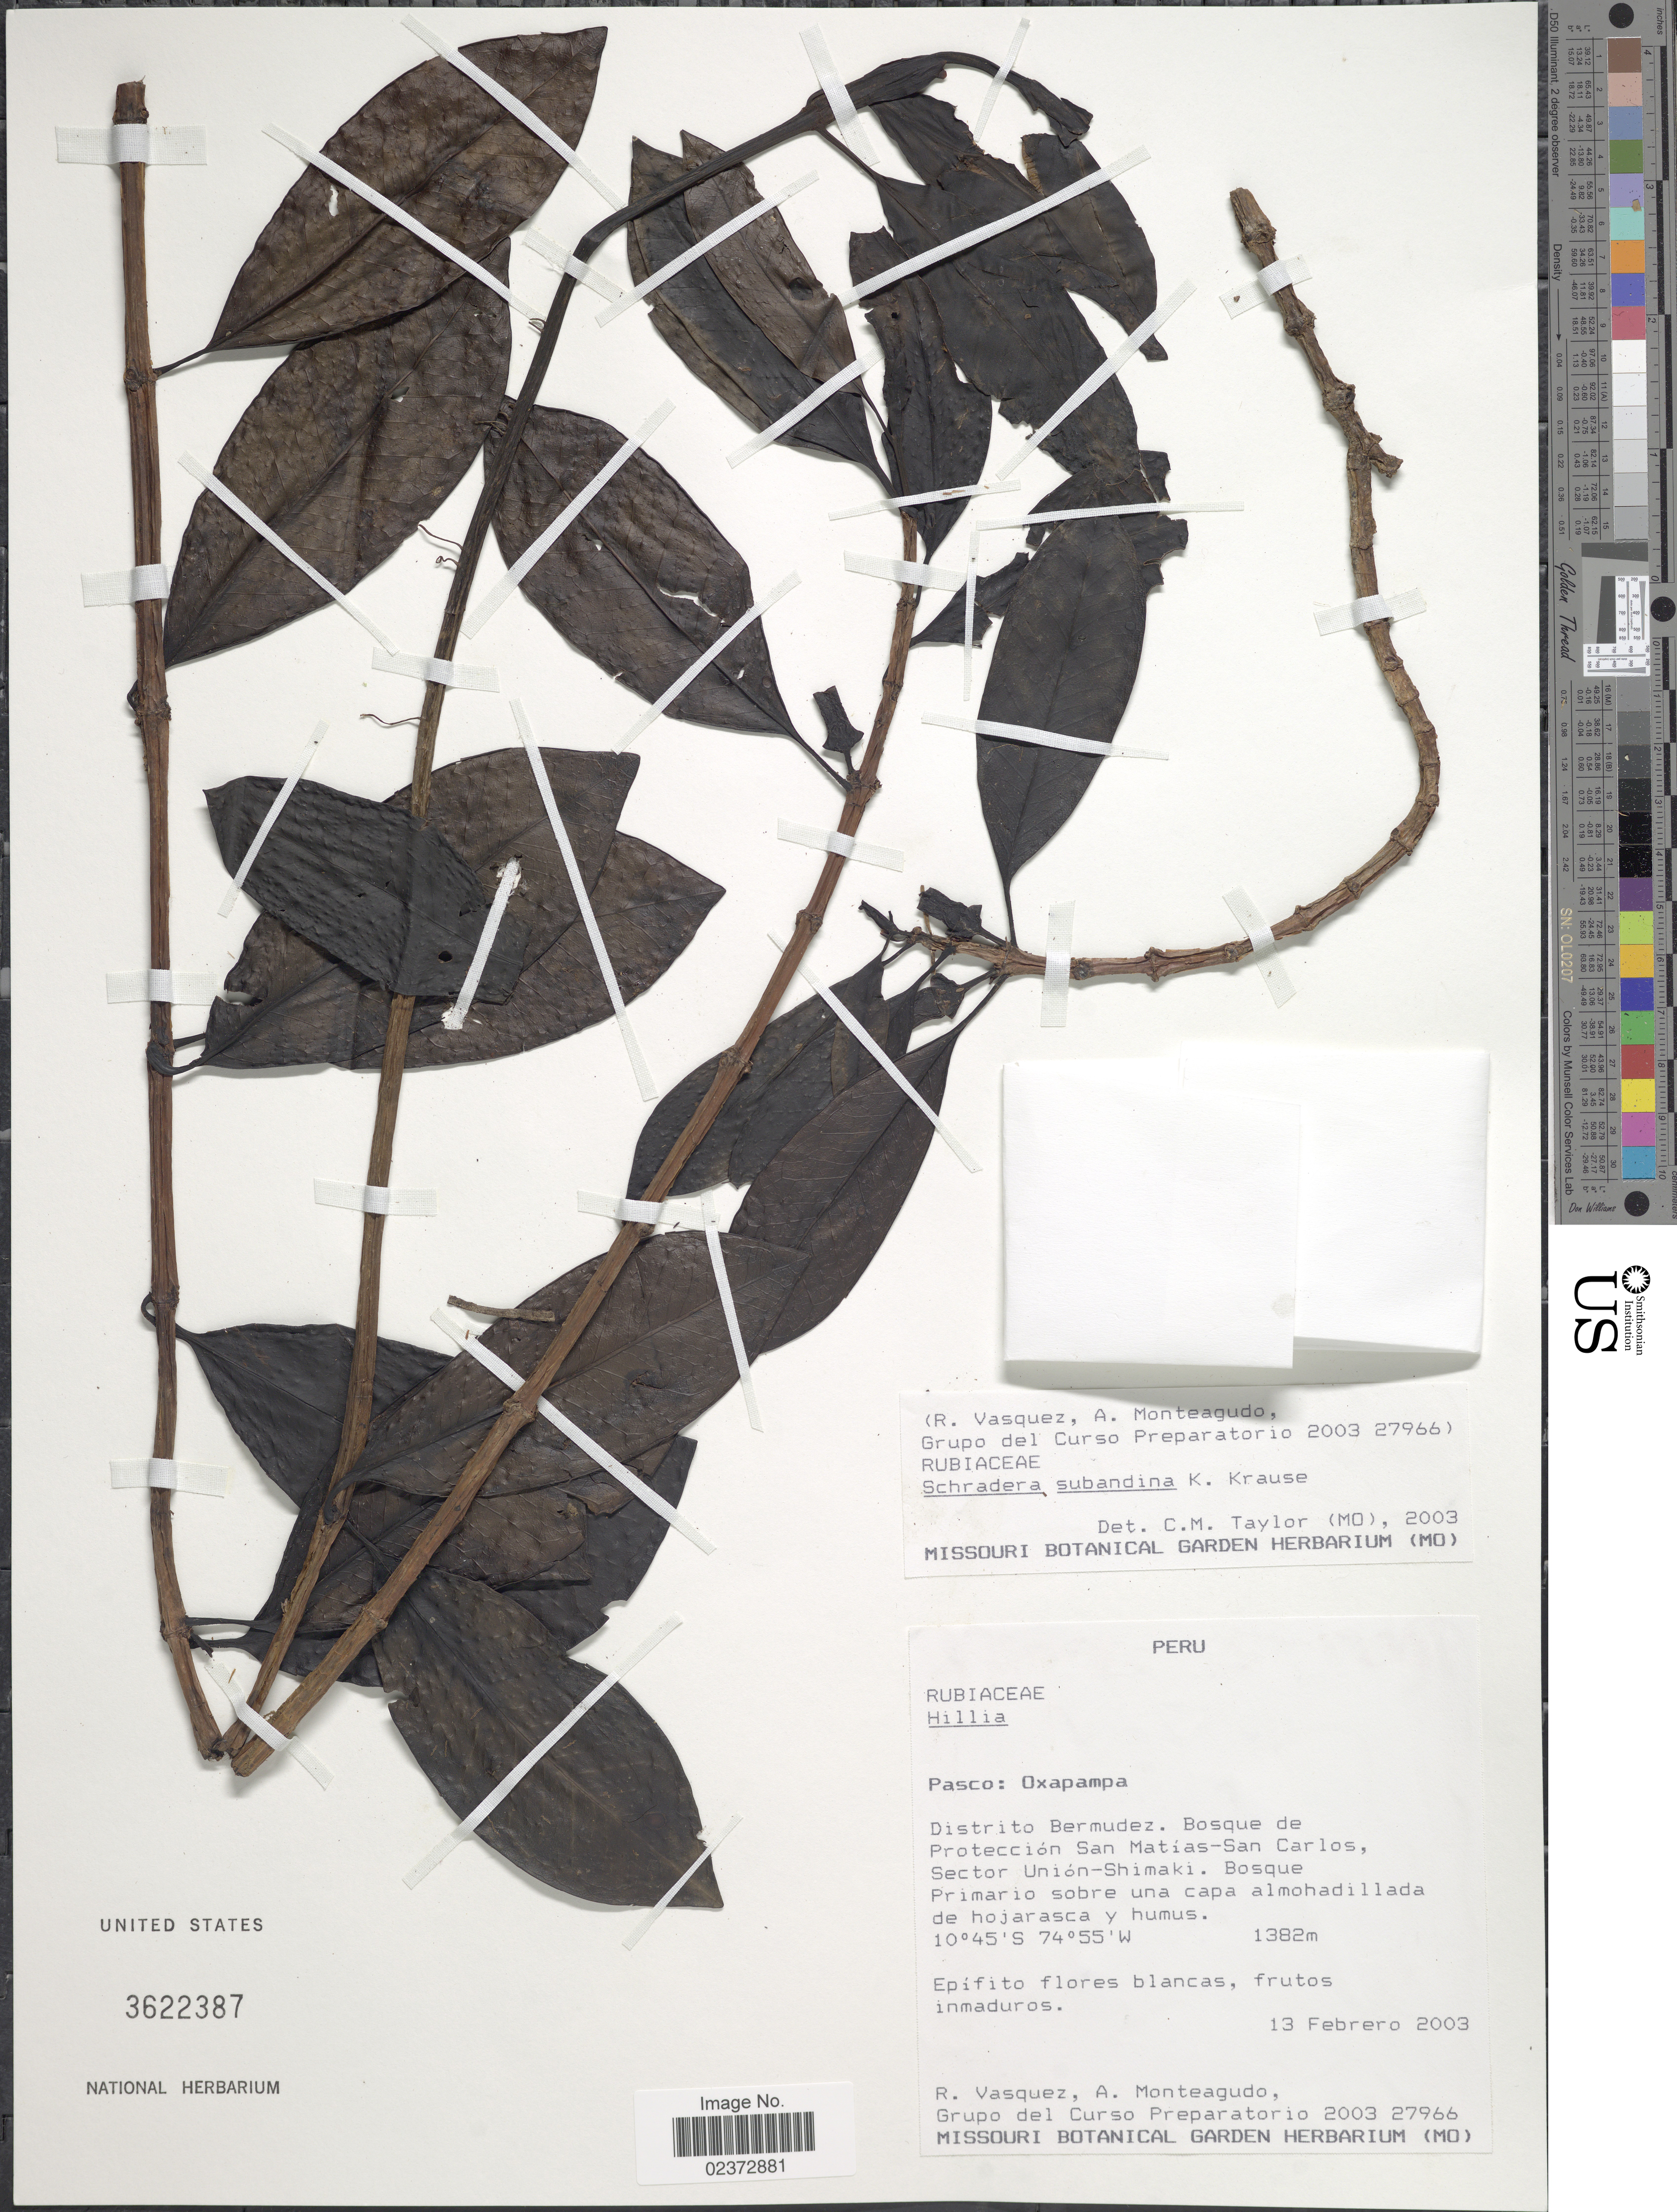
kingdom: Plantae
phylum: Tracheophyta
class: Magnoliopsida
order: Gentianales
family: Rubiaceae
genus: Schradera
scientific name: Schradera subandina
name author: K. Krause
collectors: R. Vasquez, A. Monteagudo & Grupo del Curso Preparatorio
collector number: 2003/27966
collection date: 2003-02-13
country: Peru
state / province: Pasco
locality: Oxapampa, Distrito Bermudez. Bosque de Protección San Matias-San Carlos, Sector Unión-Shimaki. Bosque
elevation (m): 1382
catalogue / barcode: US 3622387